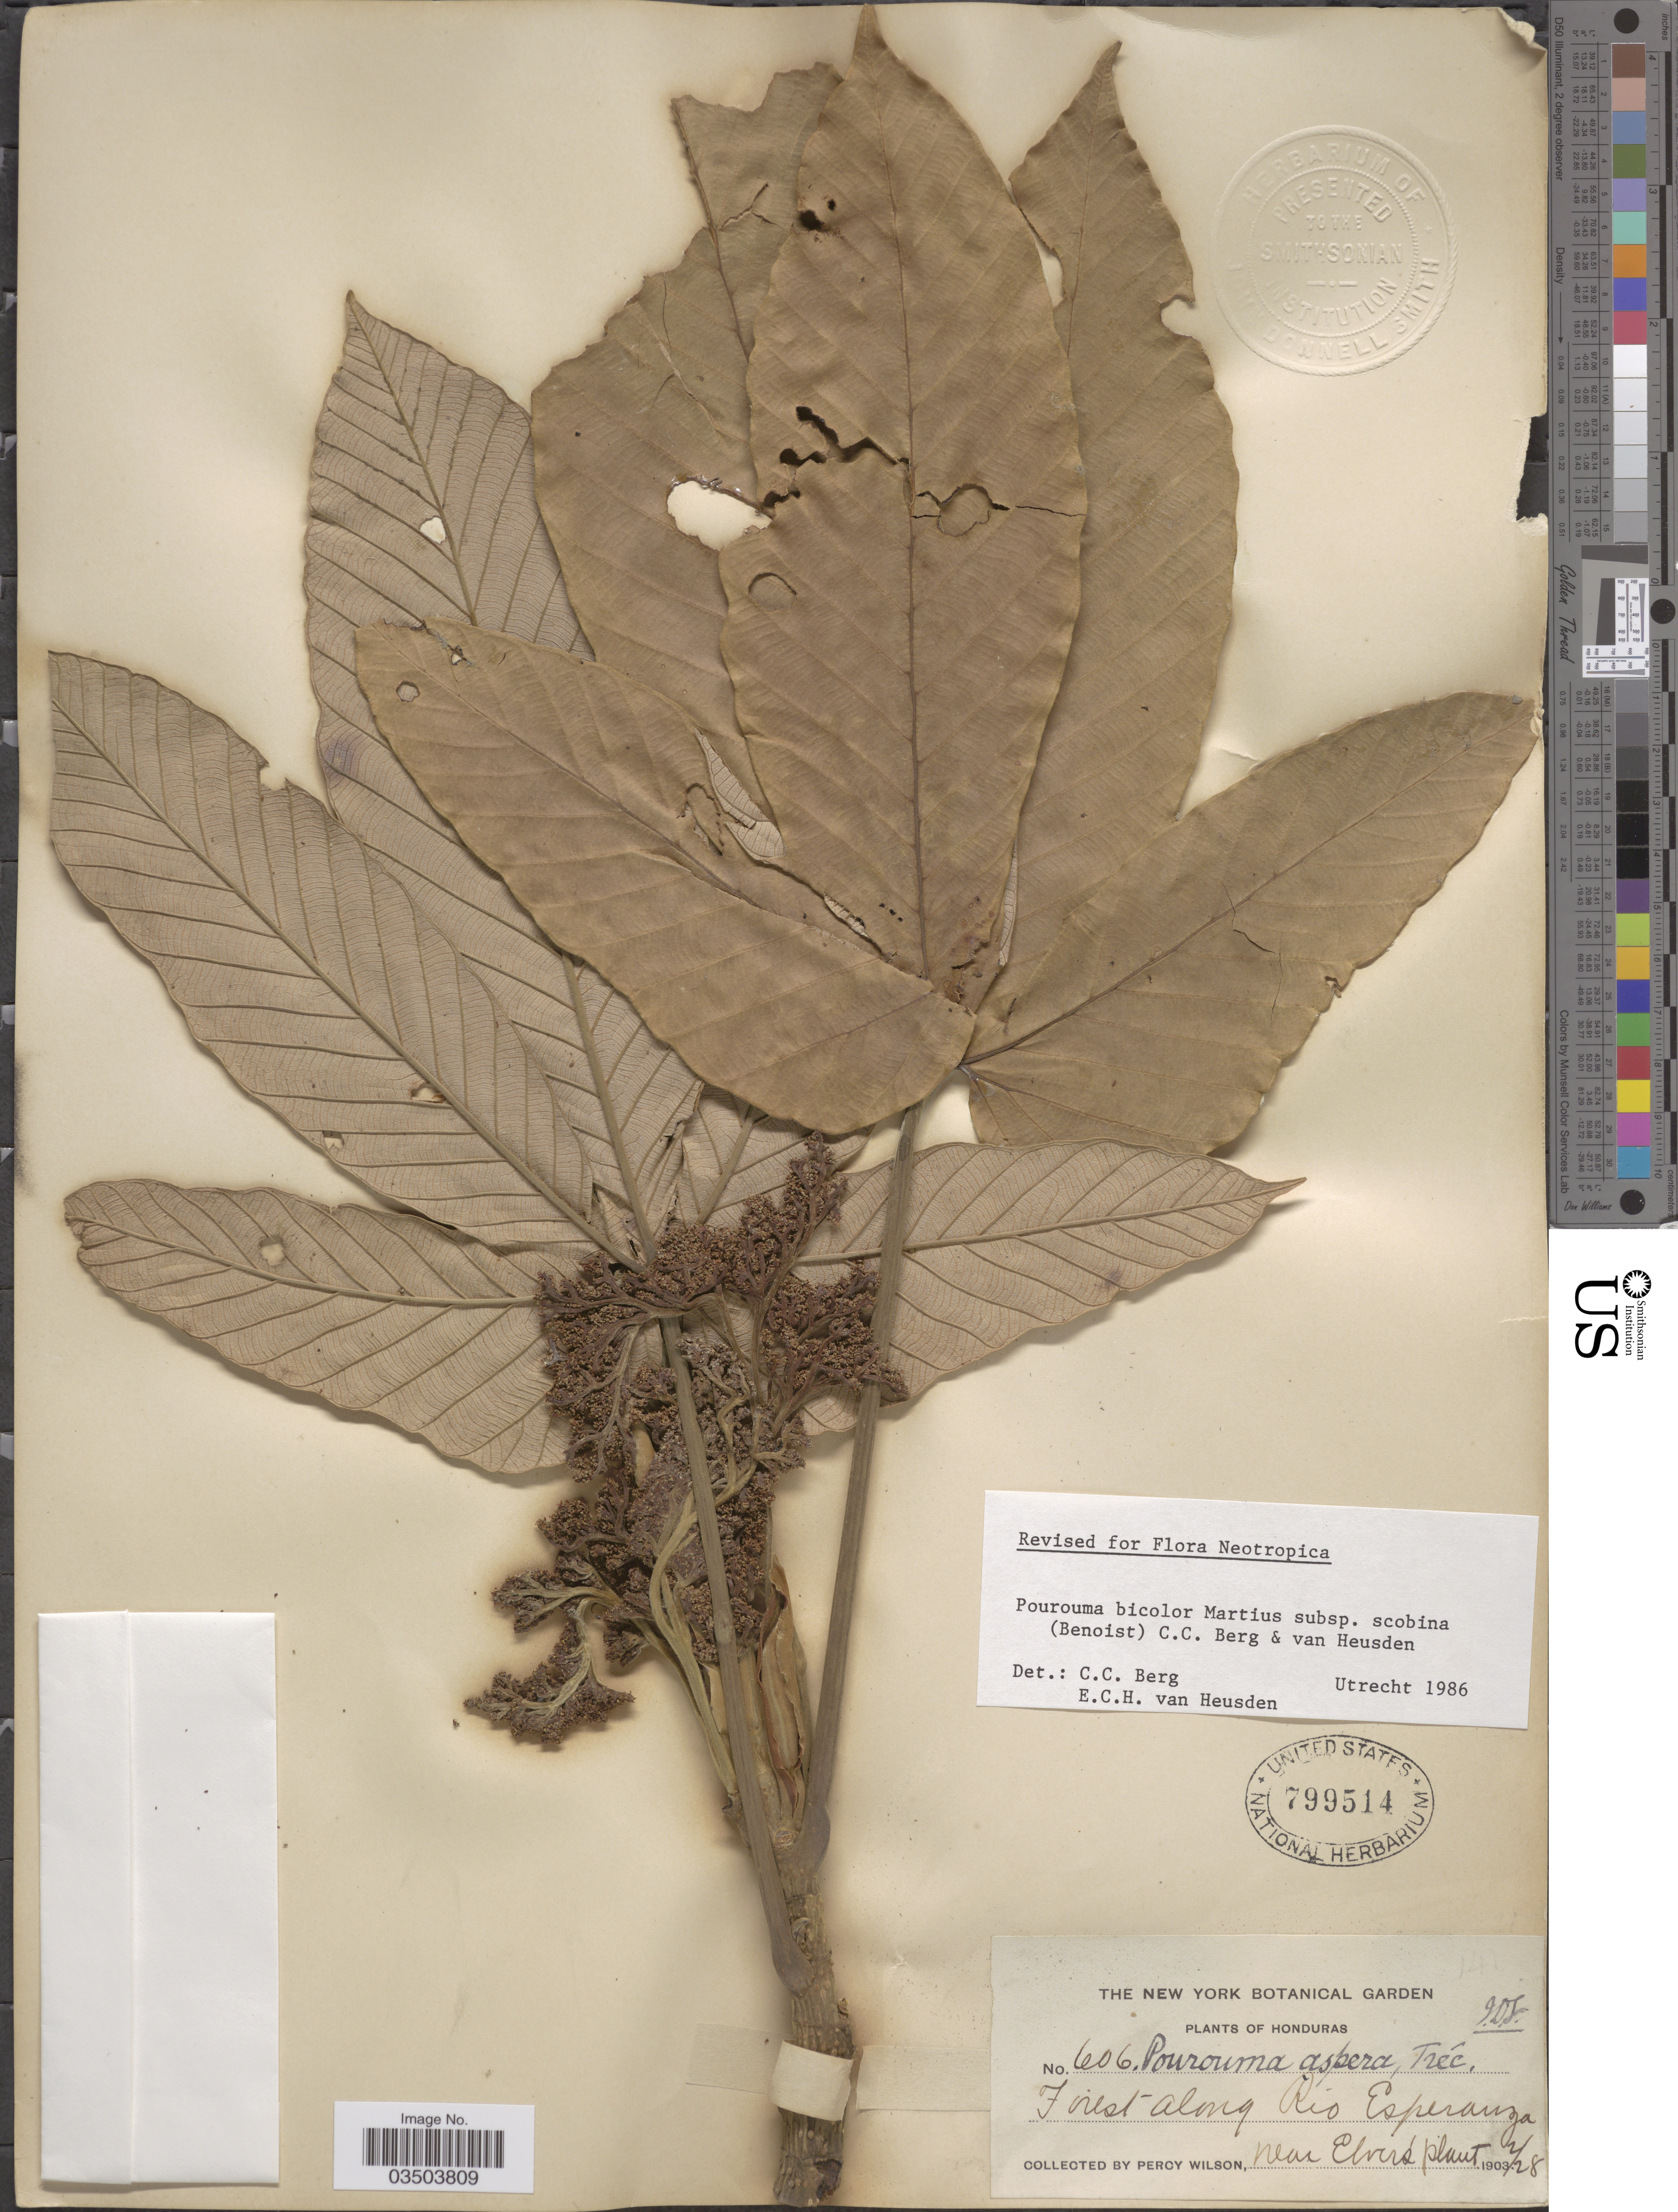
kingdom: Plantae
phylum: Tracheophyta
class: Magnoliopsida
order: Rosales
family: Urticaceae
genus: Pourouma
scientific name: Pourouma bicolor subsp. scobina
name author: (Benoist) C.C. Berg & Heusden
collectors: P. Wilson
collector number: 606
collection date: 1903-02-28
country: Honduras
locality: Forest along Rio Esperanza.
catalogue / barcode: US 799514